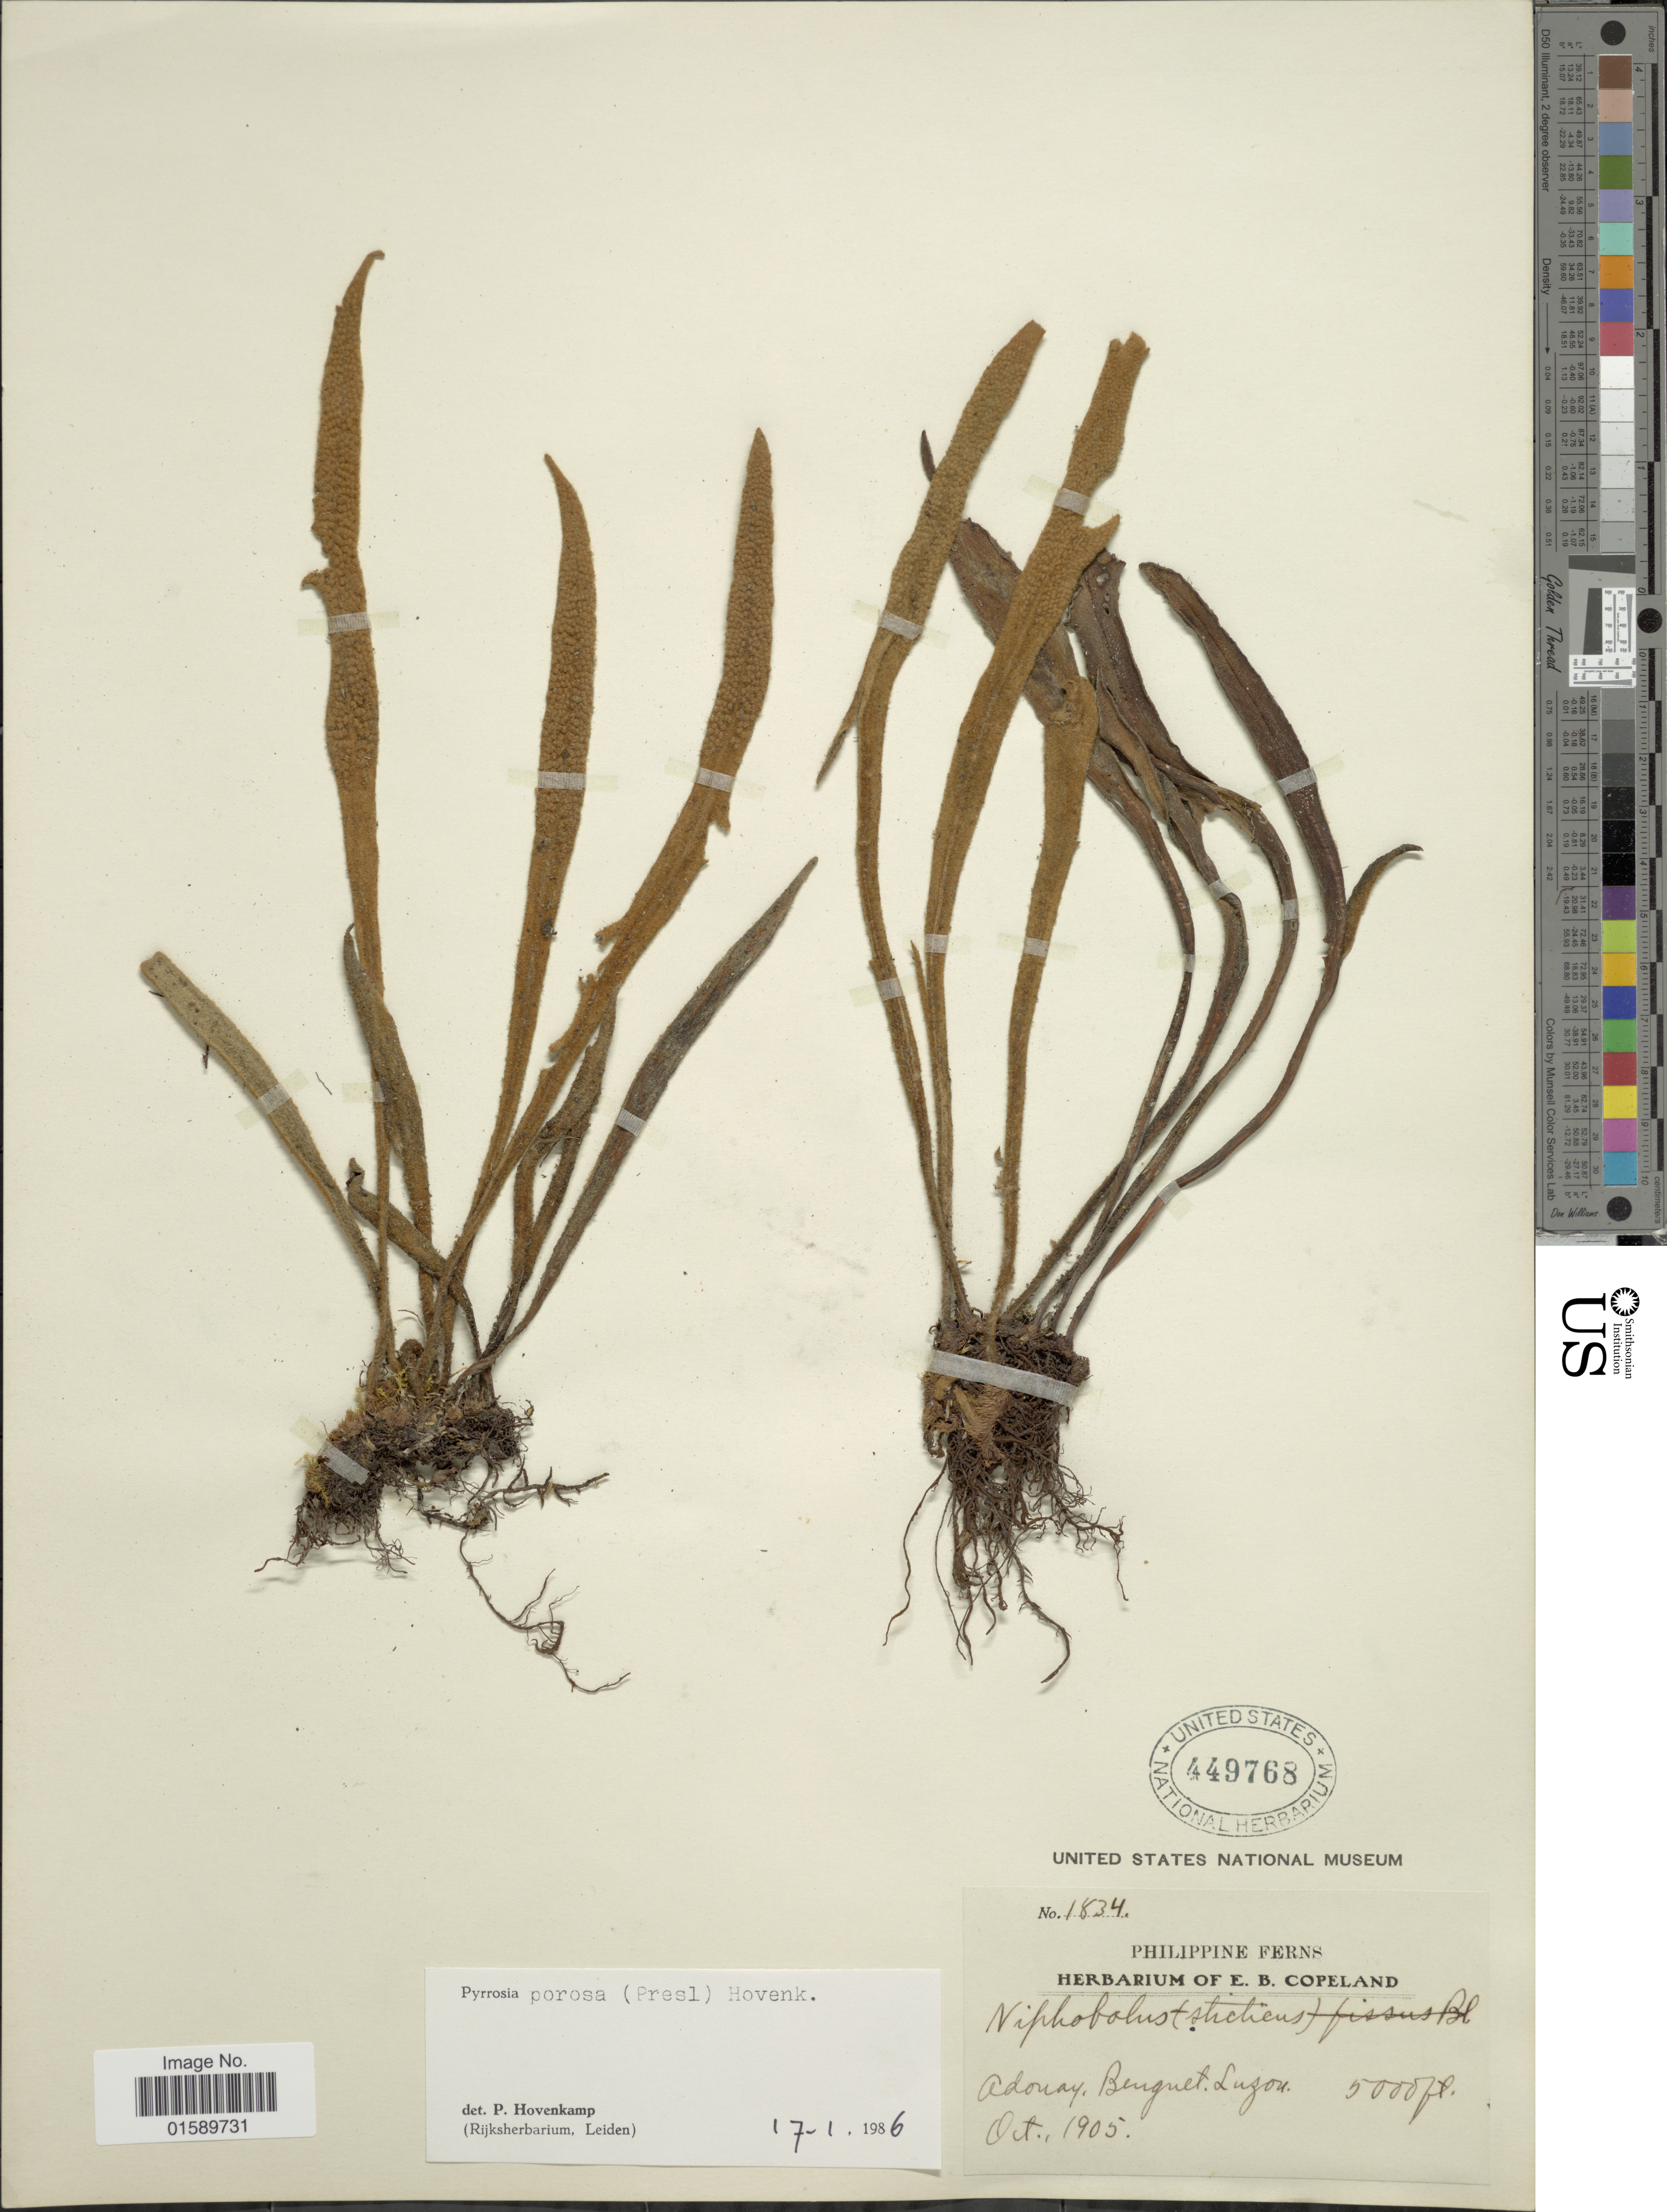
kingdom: Plantae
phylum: Tracheophyta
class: Polypodiopsida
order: Polypodiales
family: Polypodiaceae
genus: Pyrrosia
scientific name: Pyrrosia porosa var. porosa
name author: (C. Presl) Hovenkamp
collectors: ex herb. E. B. Copeland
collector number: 1834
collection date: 1905-10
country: Philippines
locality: Adonay, Benguet Luzon.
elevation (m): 1524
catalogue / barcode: US 449768